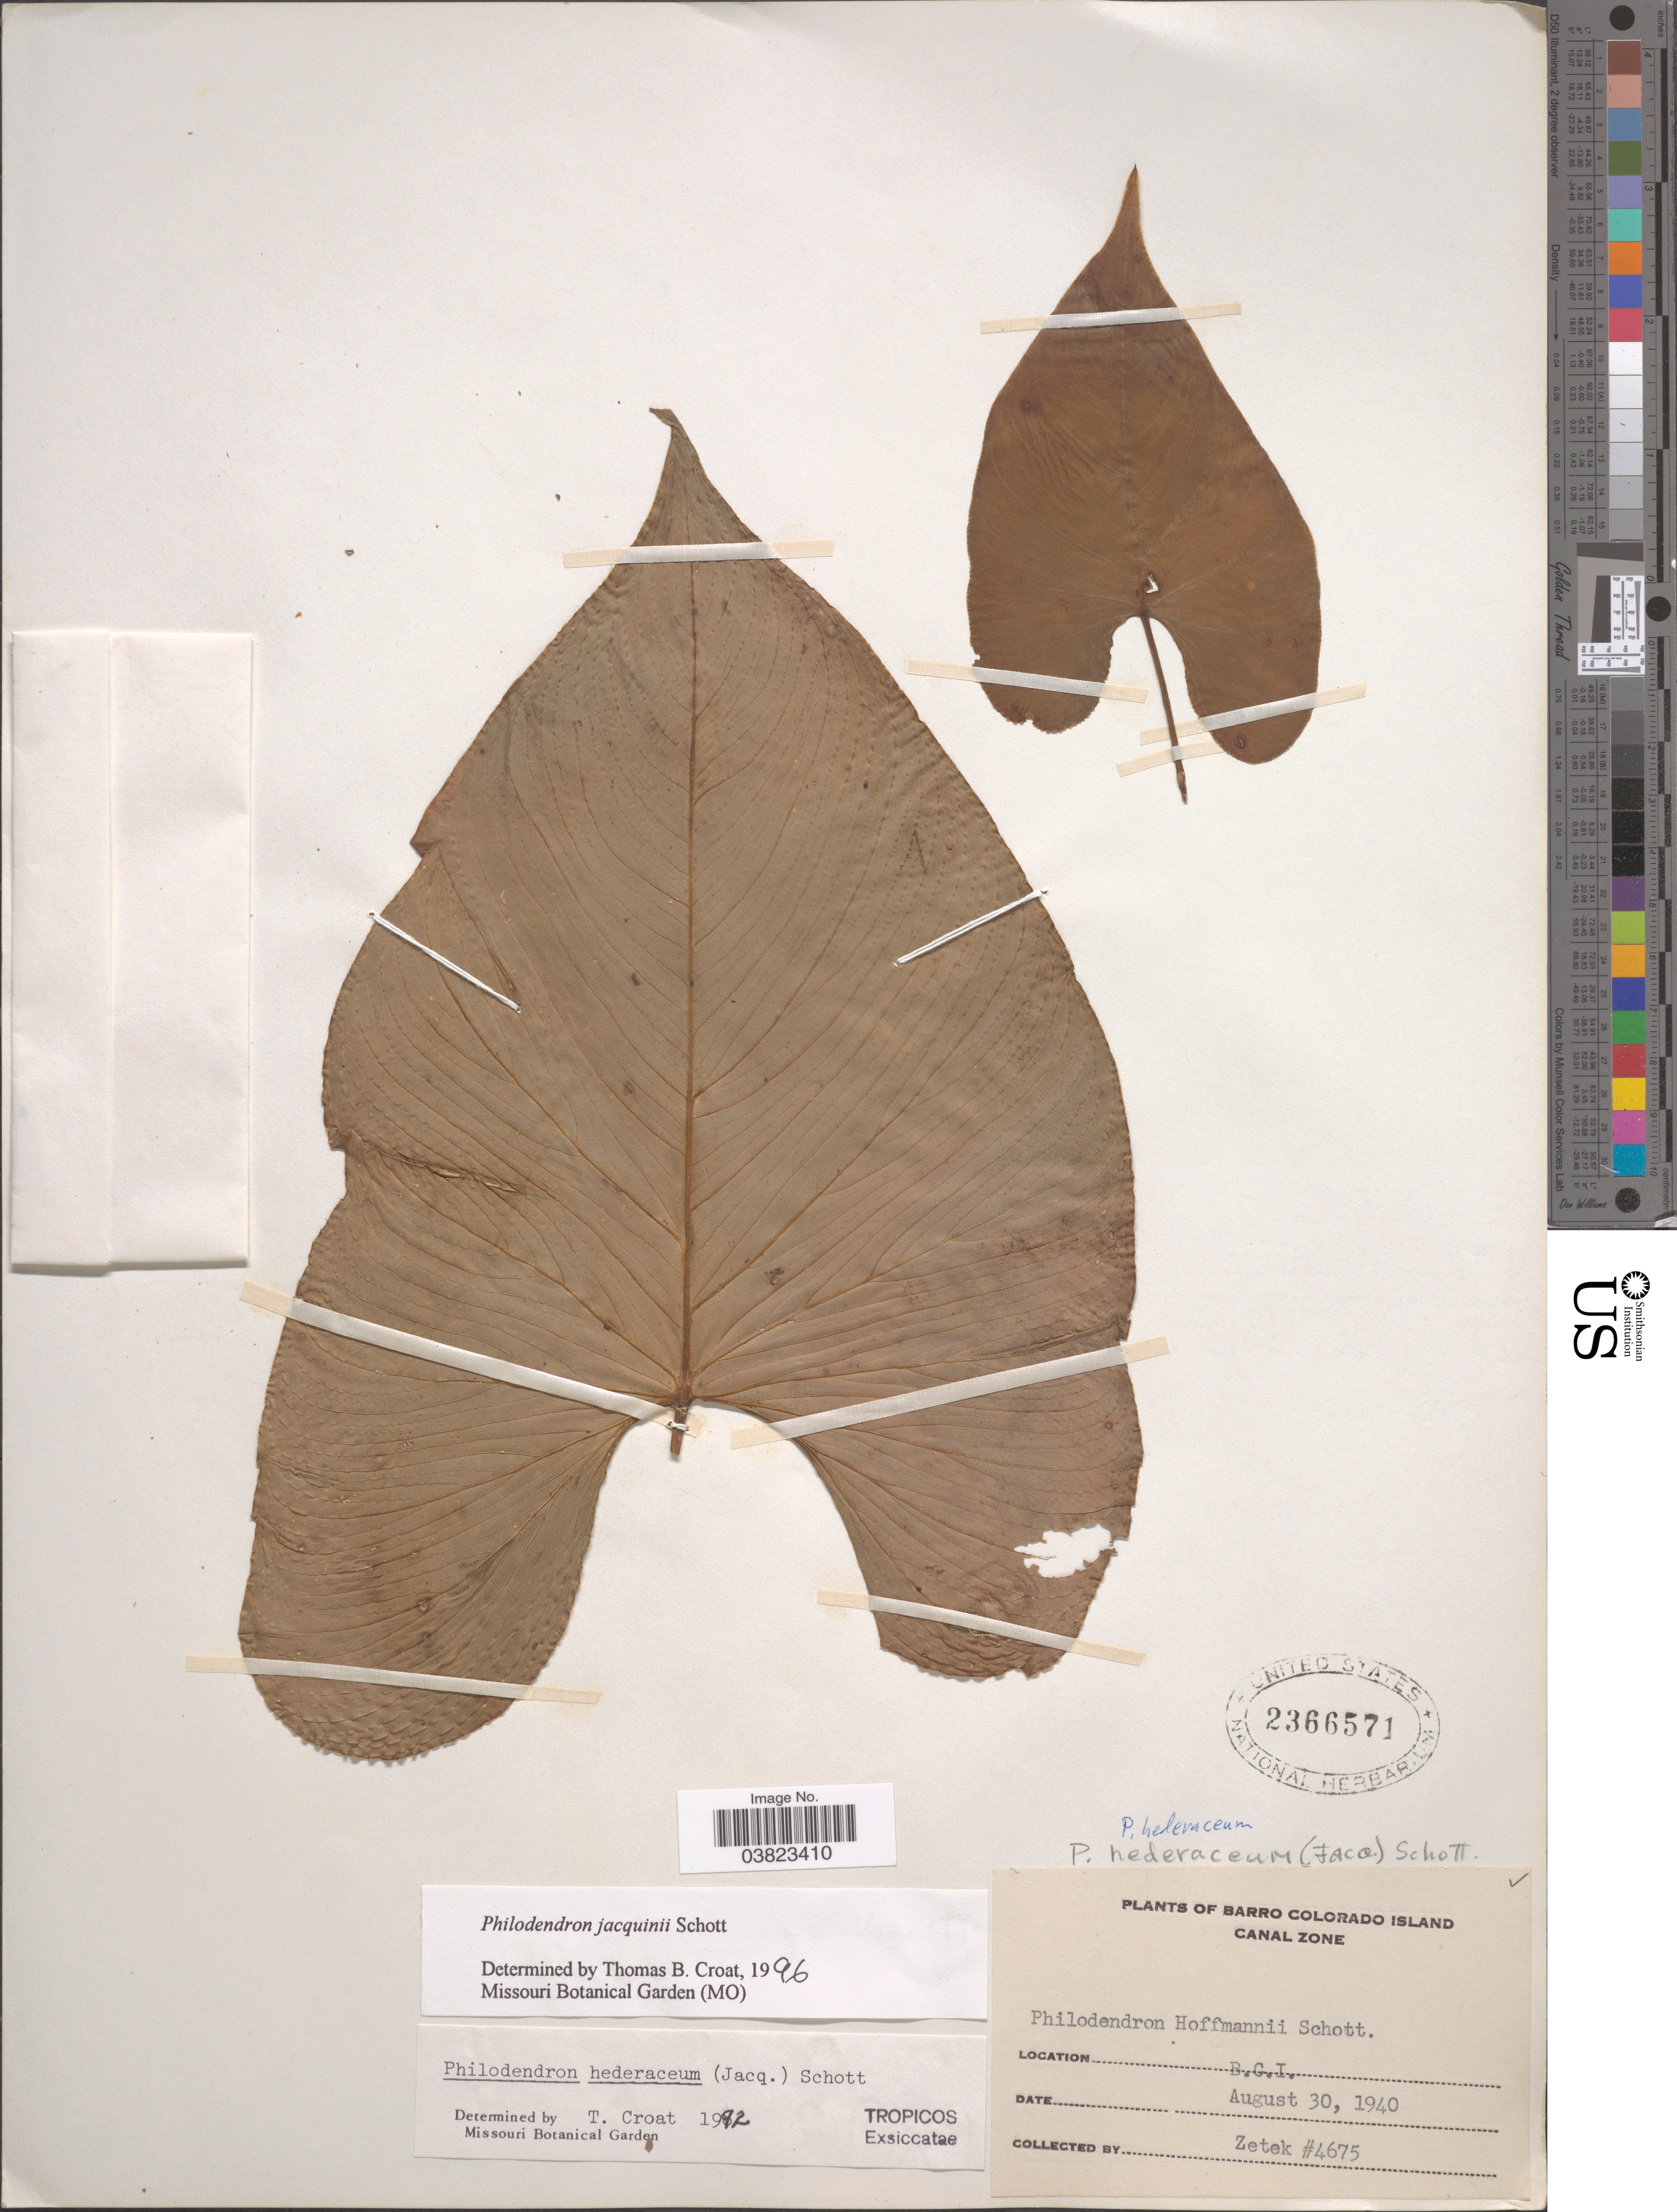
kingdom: Plantae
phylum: Tracheophyta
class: Liliopsida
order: Alismatales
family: Araceae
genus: Philodendron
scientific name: Philodendron jacquinii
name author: Schott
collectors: -. Zetek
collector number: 4675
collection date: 1940-08-30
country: Panama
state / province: Panamá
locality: Barro Colorado Island. Canal Zone. B.C.I.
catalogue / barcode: US 2366571